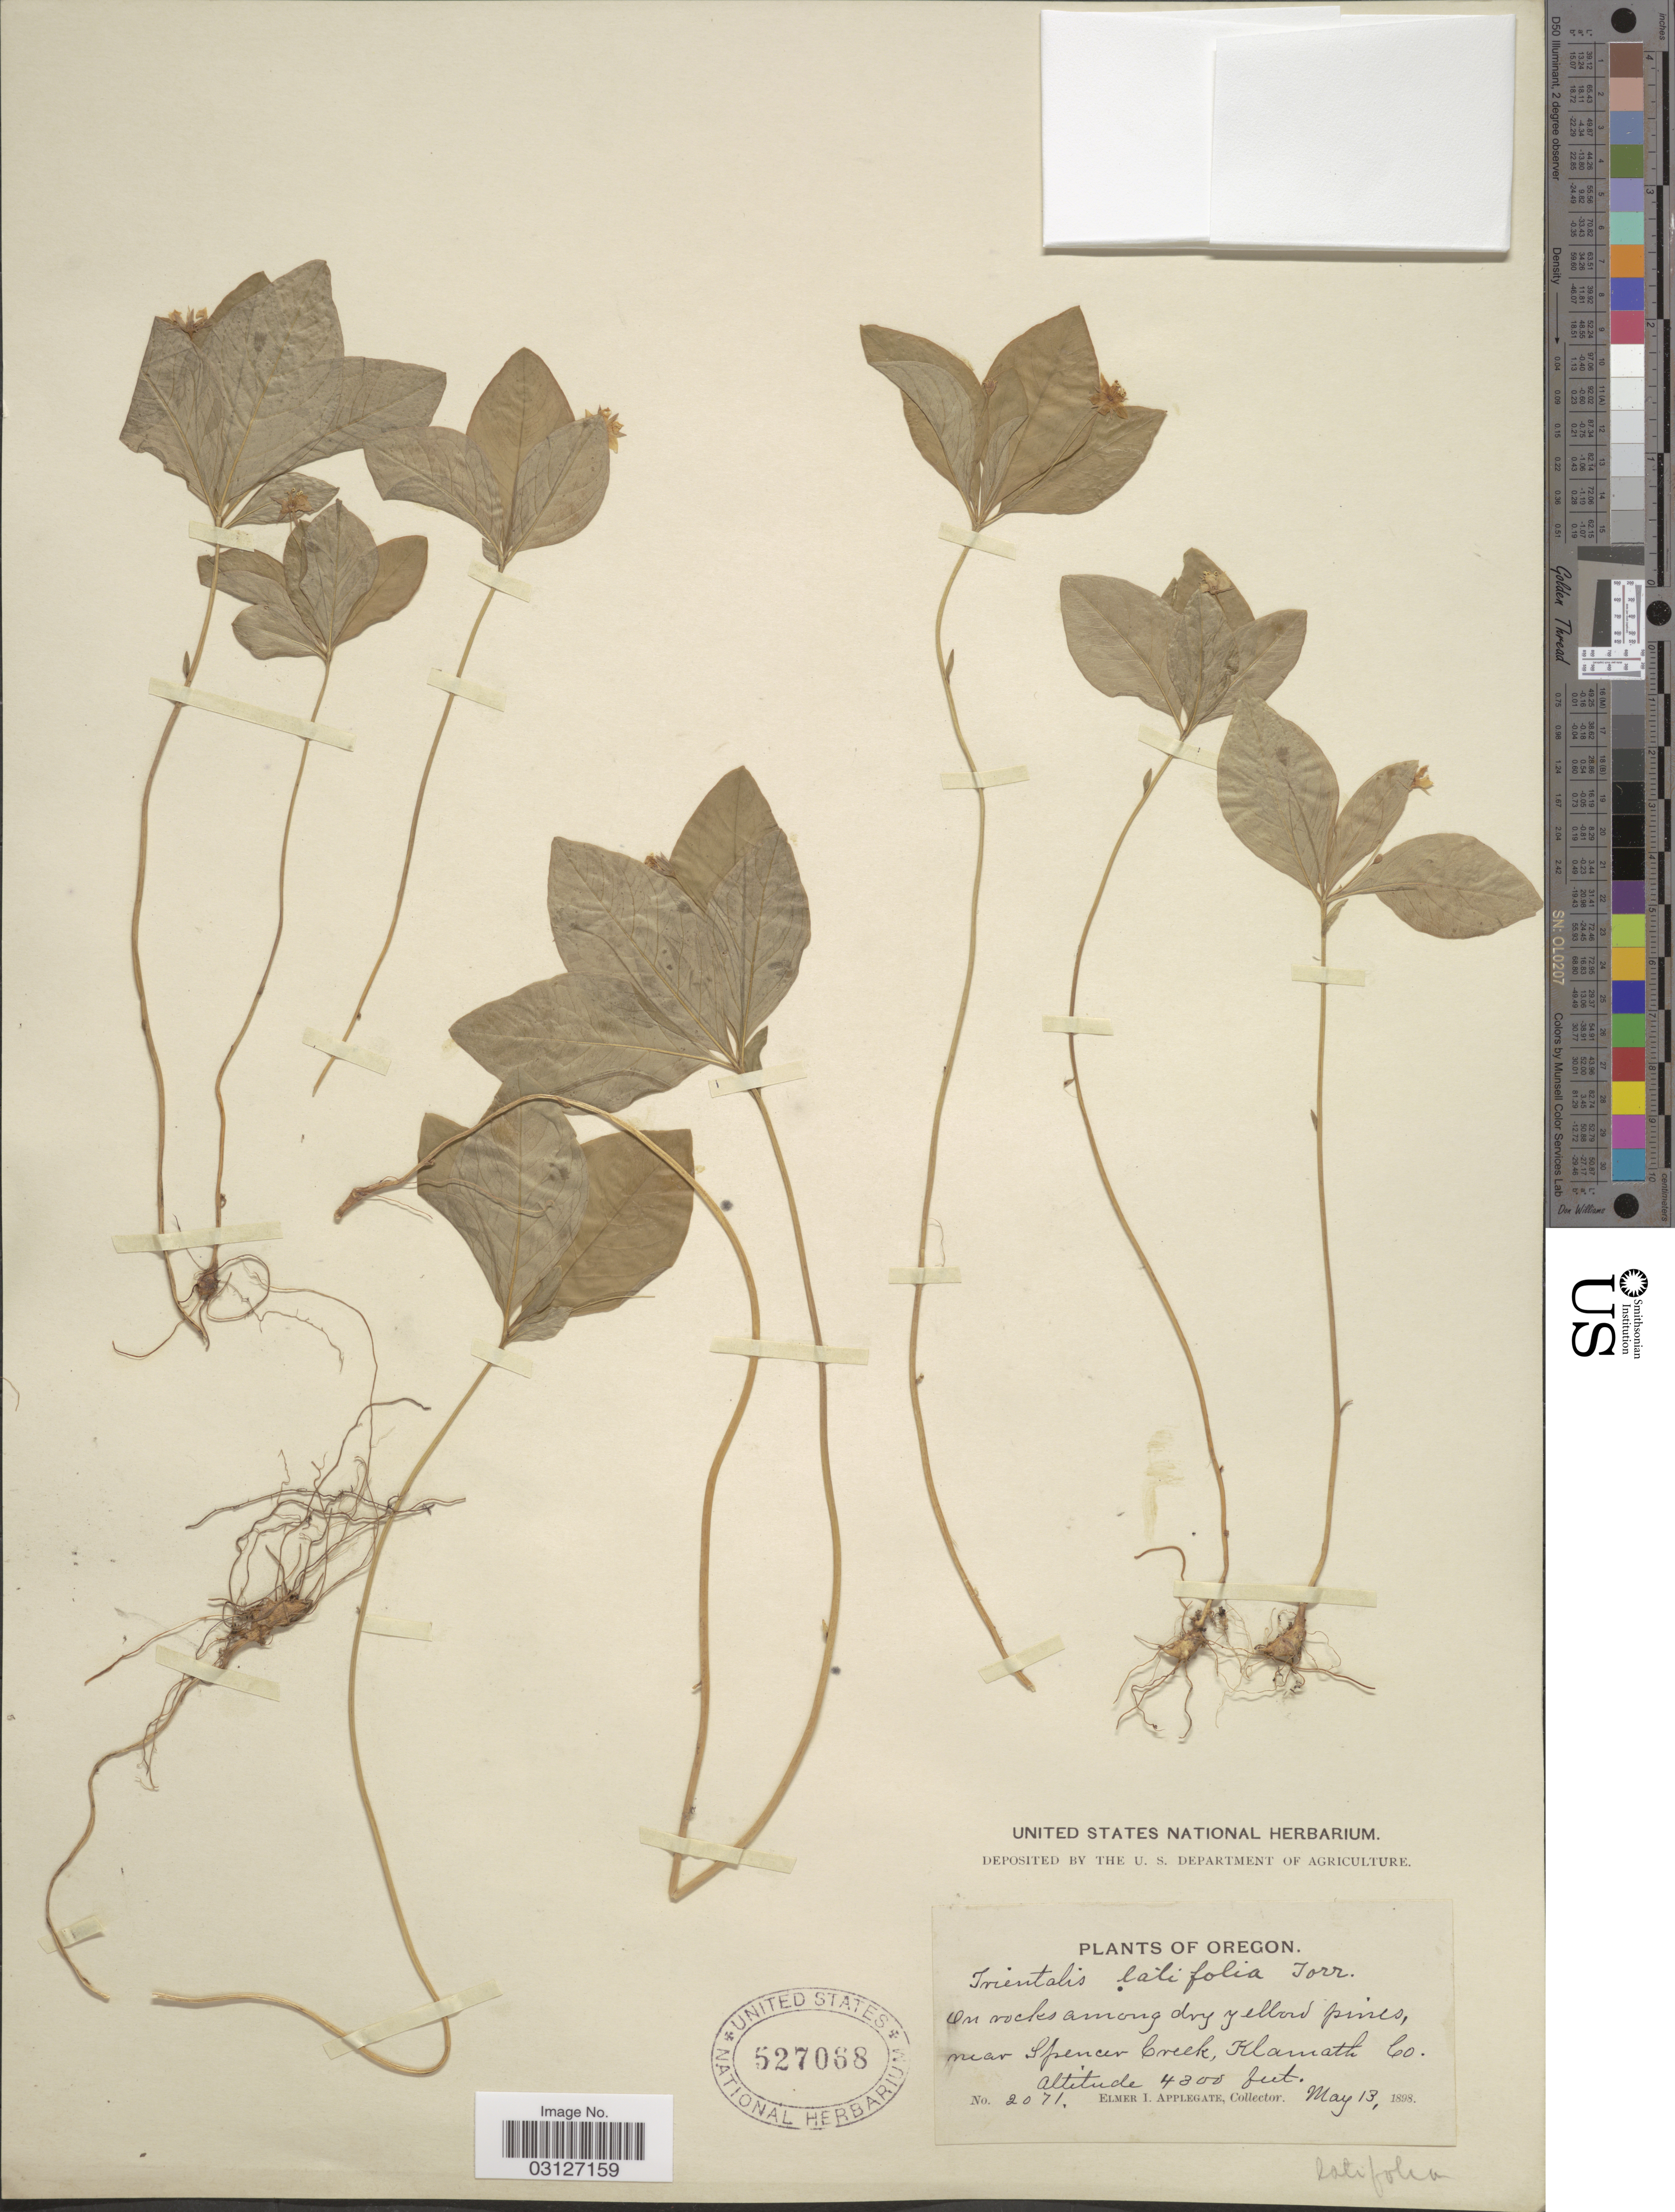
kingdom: Plantae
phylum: Tracheophyta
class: Magnoliopsida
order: Ericales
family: Primulaceae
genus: Trientalis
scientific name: Trientalis latifolia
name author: Hook.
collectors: E. I. Applegate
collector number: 2071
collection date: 1898-05-13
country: United States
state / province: Oregon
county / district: Klamath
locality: Near Spencer Creek, Klamath Co.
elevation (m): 1311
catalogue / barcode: US 527068